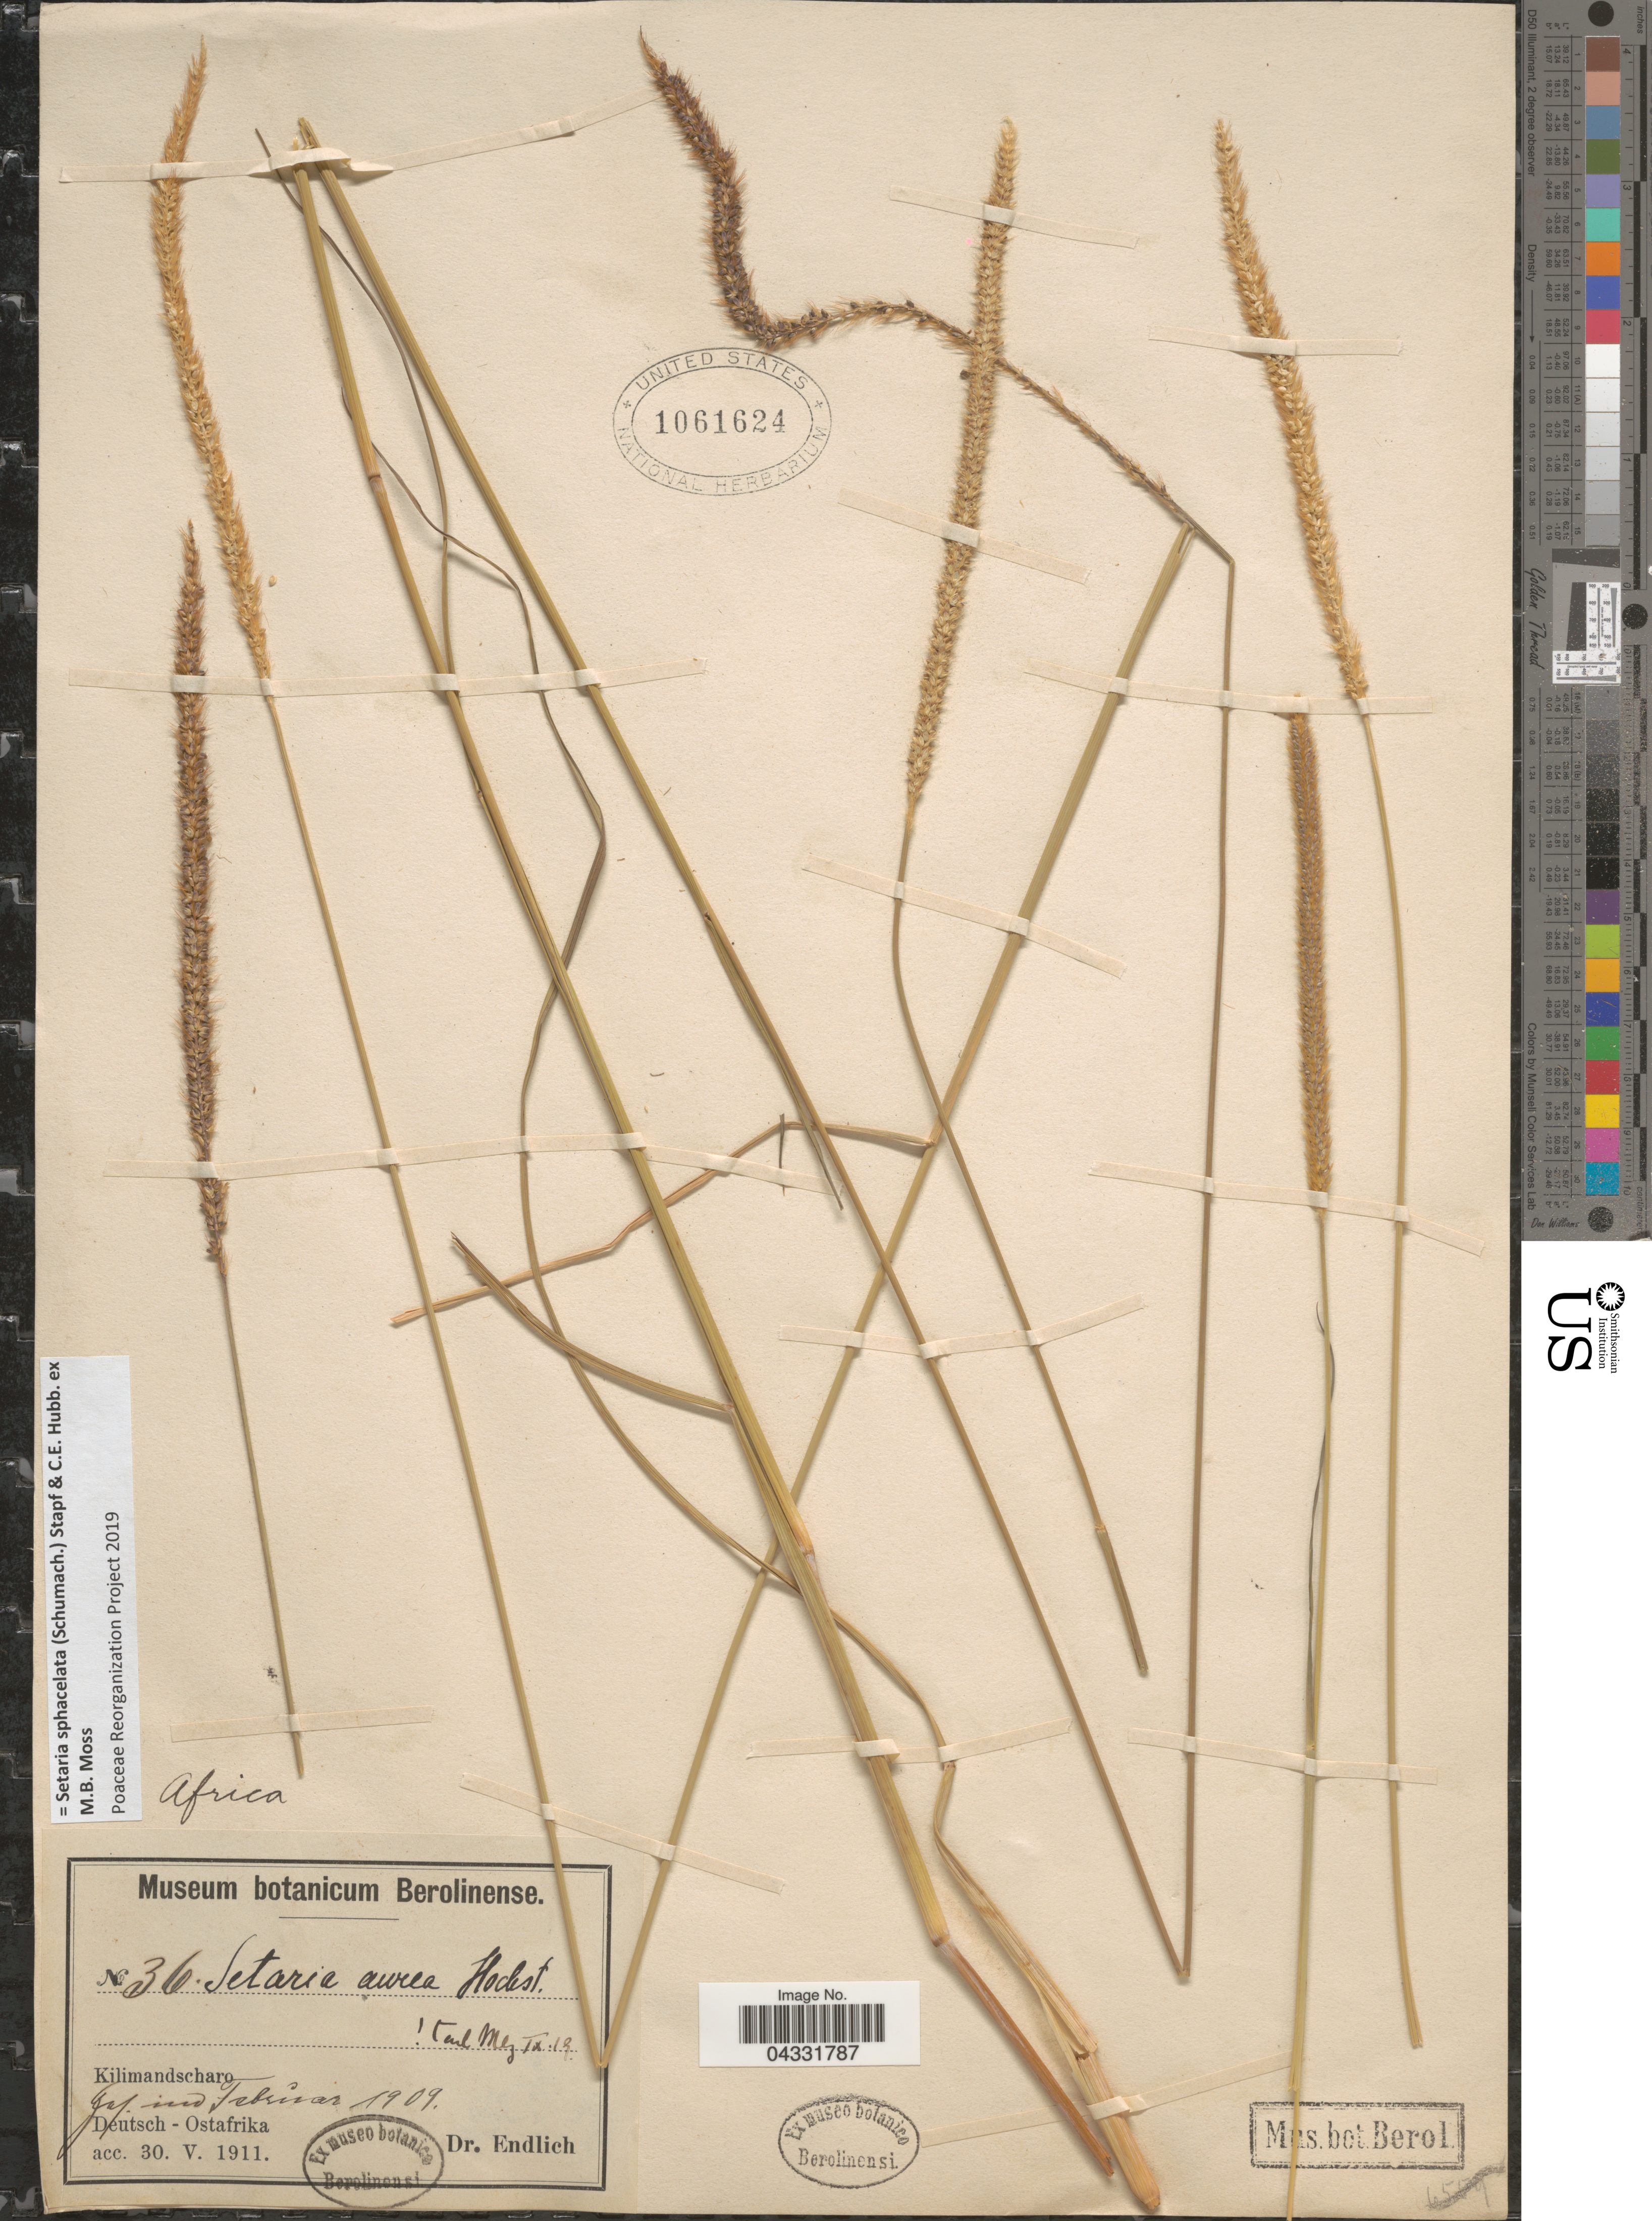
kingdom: Plantae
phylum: Tracheophyta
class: Liliopsida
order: Poales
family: Poaceae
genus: Setaria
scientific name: Setaria sphacelata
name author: (Schumach.) Stapf & Hubb. ex Moss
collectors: Endlich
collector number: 36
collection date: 1909-02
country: Tanzania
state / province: Kilimanjaro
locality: Kilimandscharo. Deutsch - Ostafrika.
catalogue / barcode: US 1061624